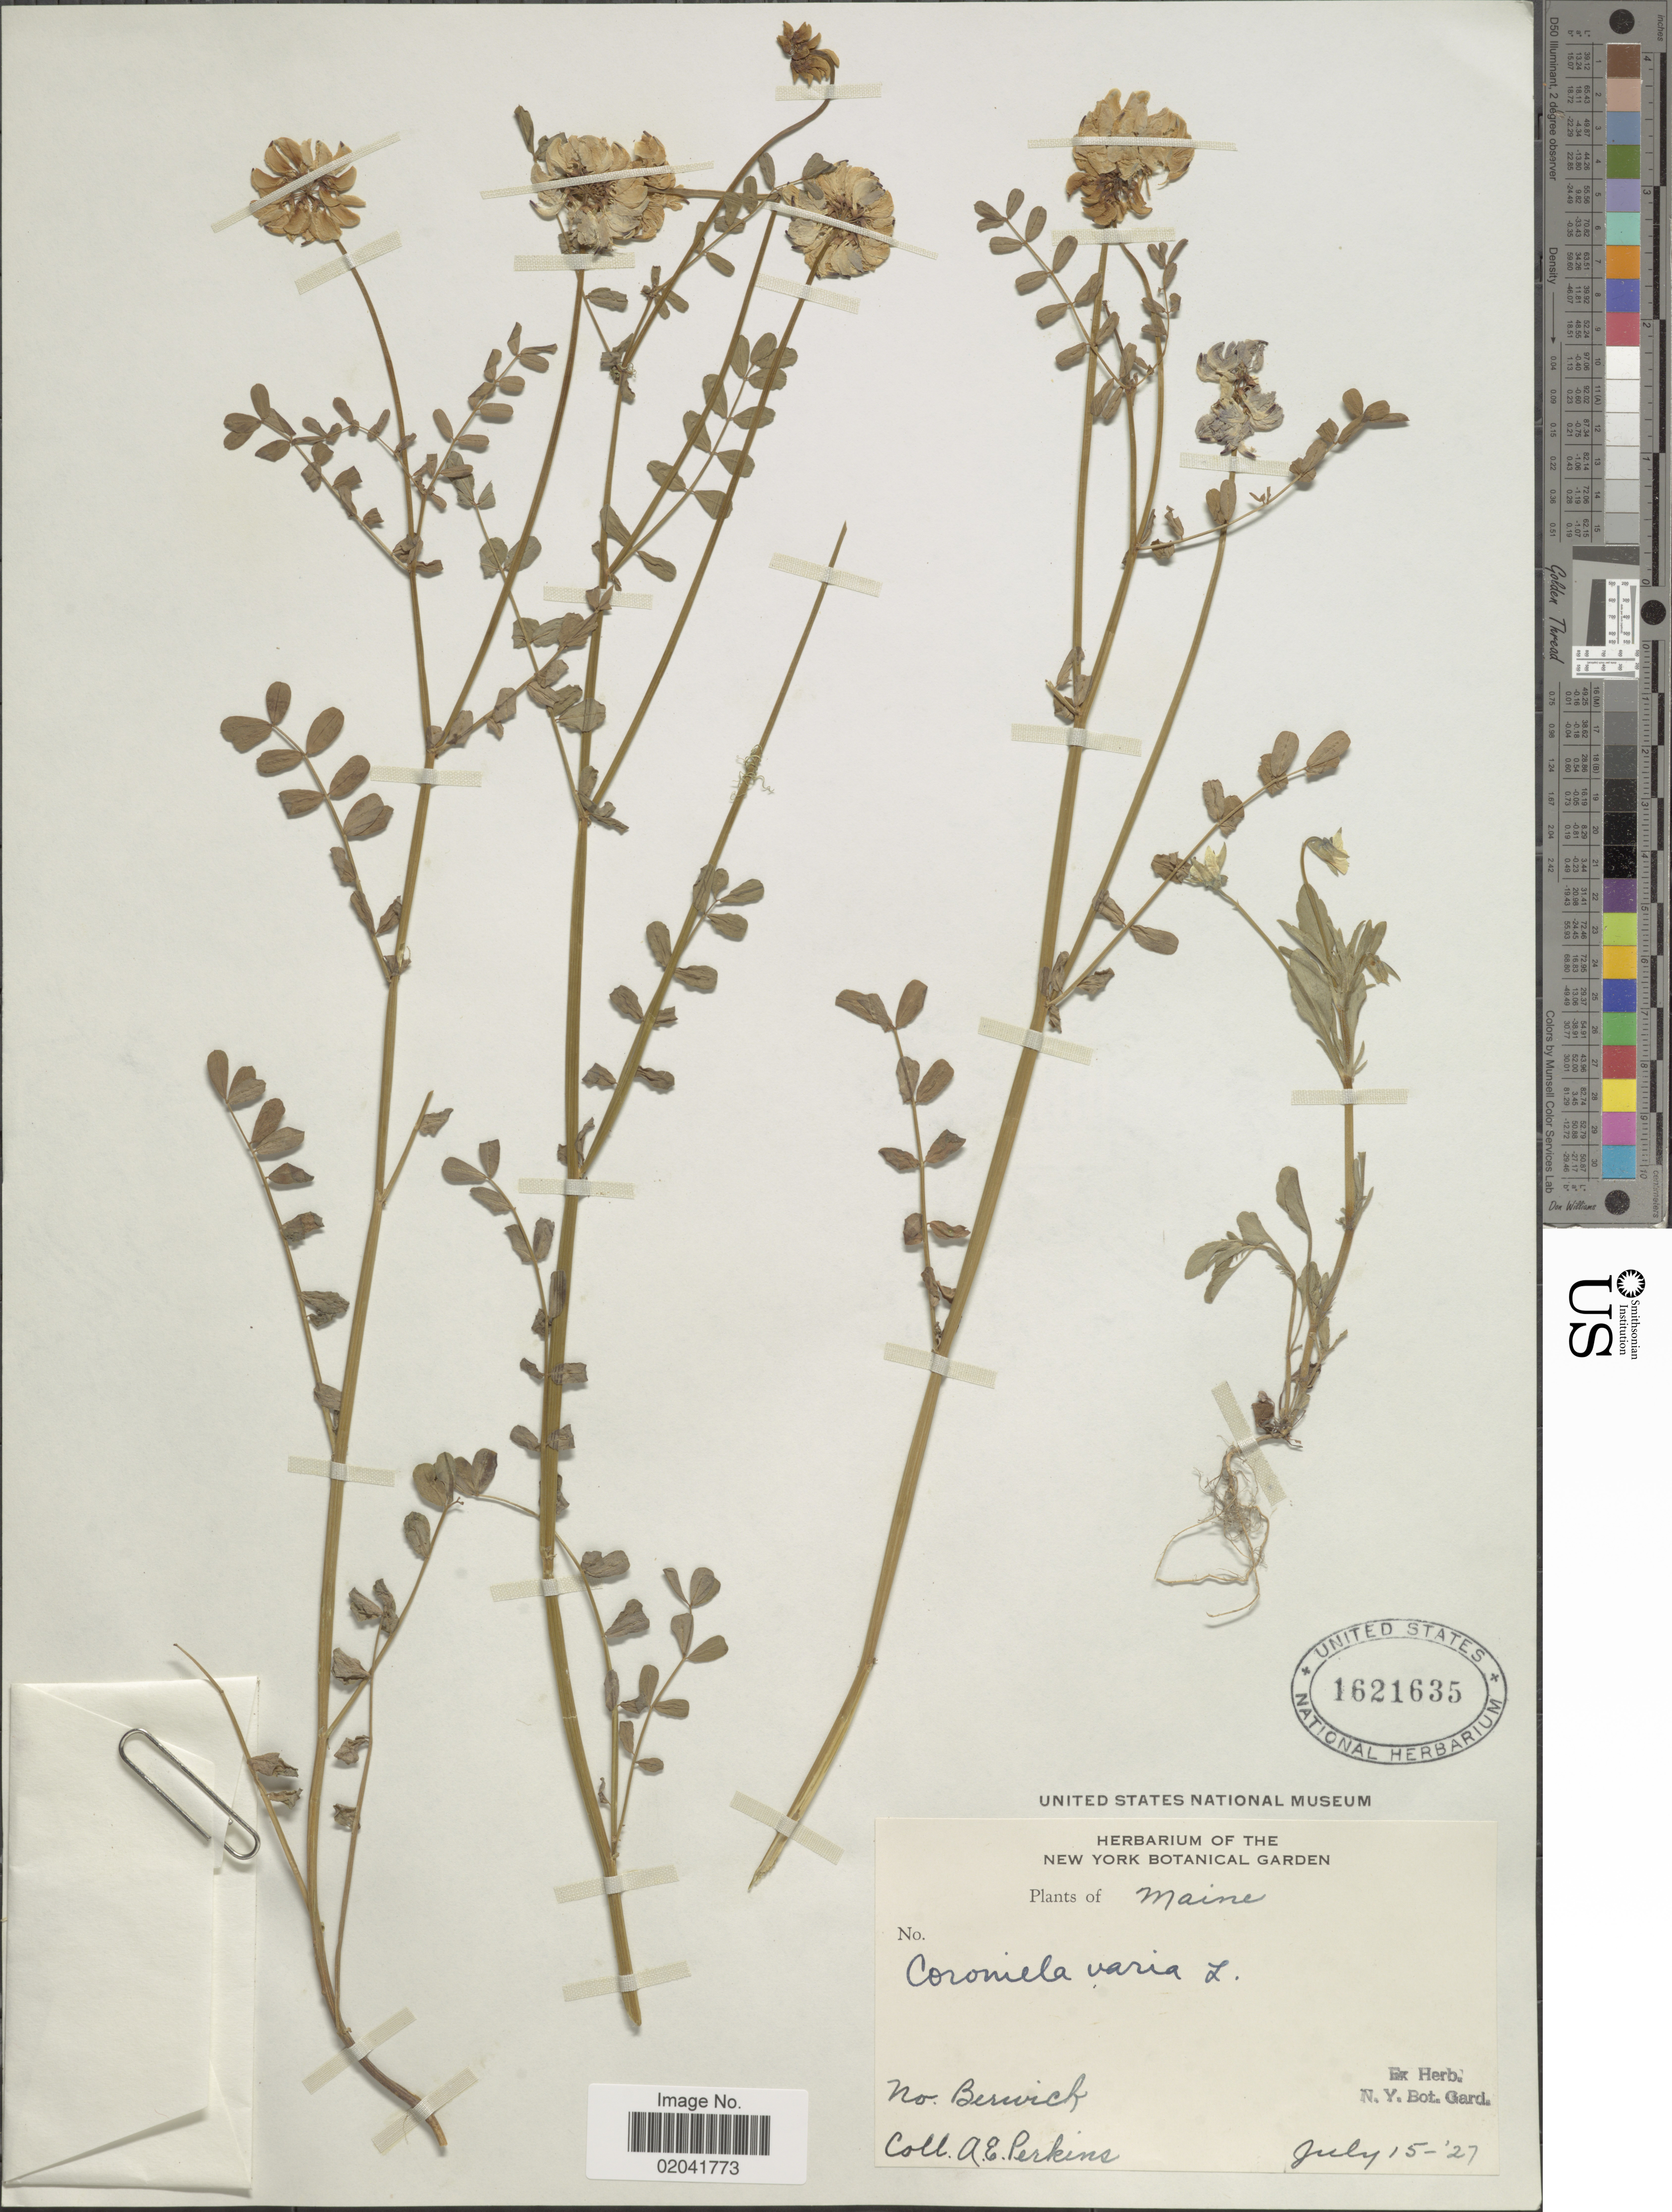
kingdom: Plantae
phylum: Tracheophyta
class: Magnoliopsida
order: Fabales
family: Fabaceae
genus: Coronilla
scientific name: Coronilla varia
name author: L.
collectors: A. E. Perkins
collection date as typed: Transcribed d/m/y: 15/7/27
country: United States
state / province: Maine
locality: No Berwick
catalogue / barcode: US 1621635